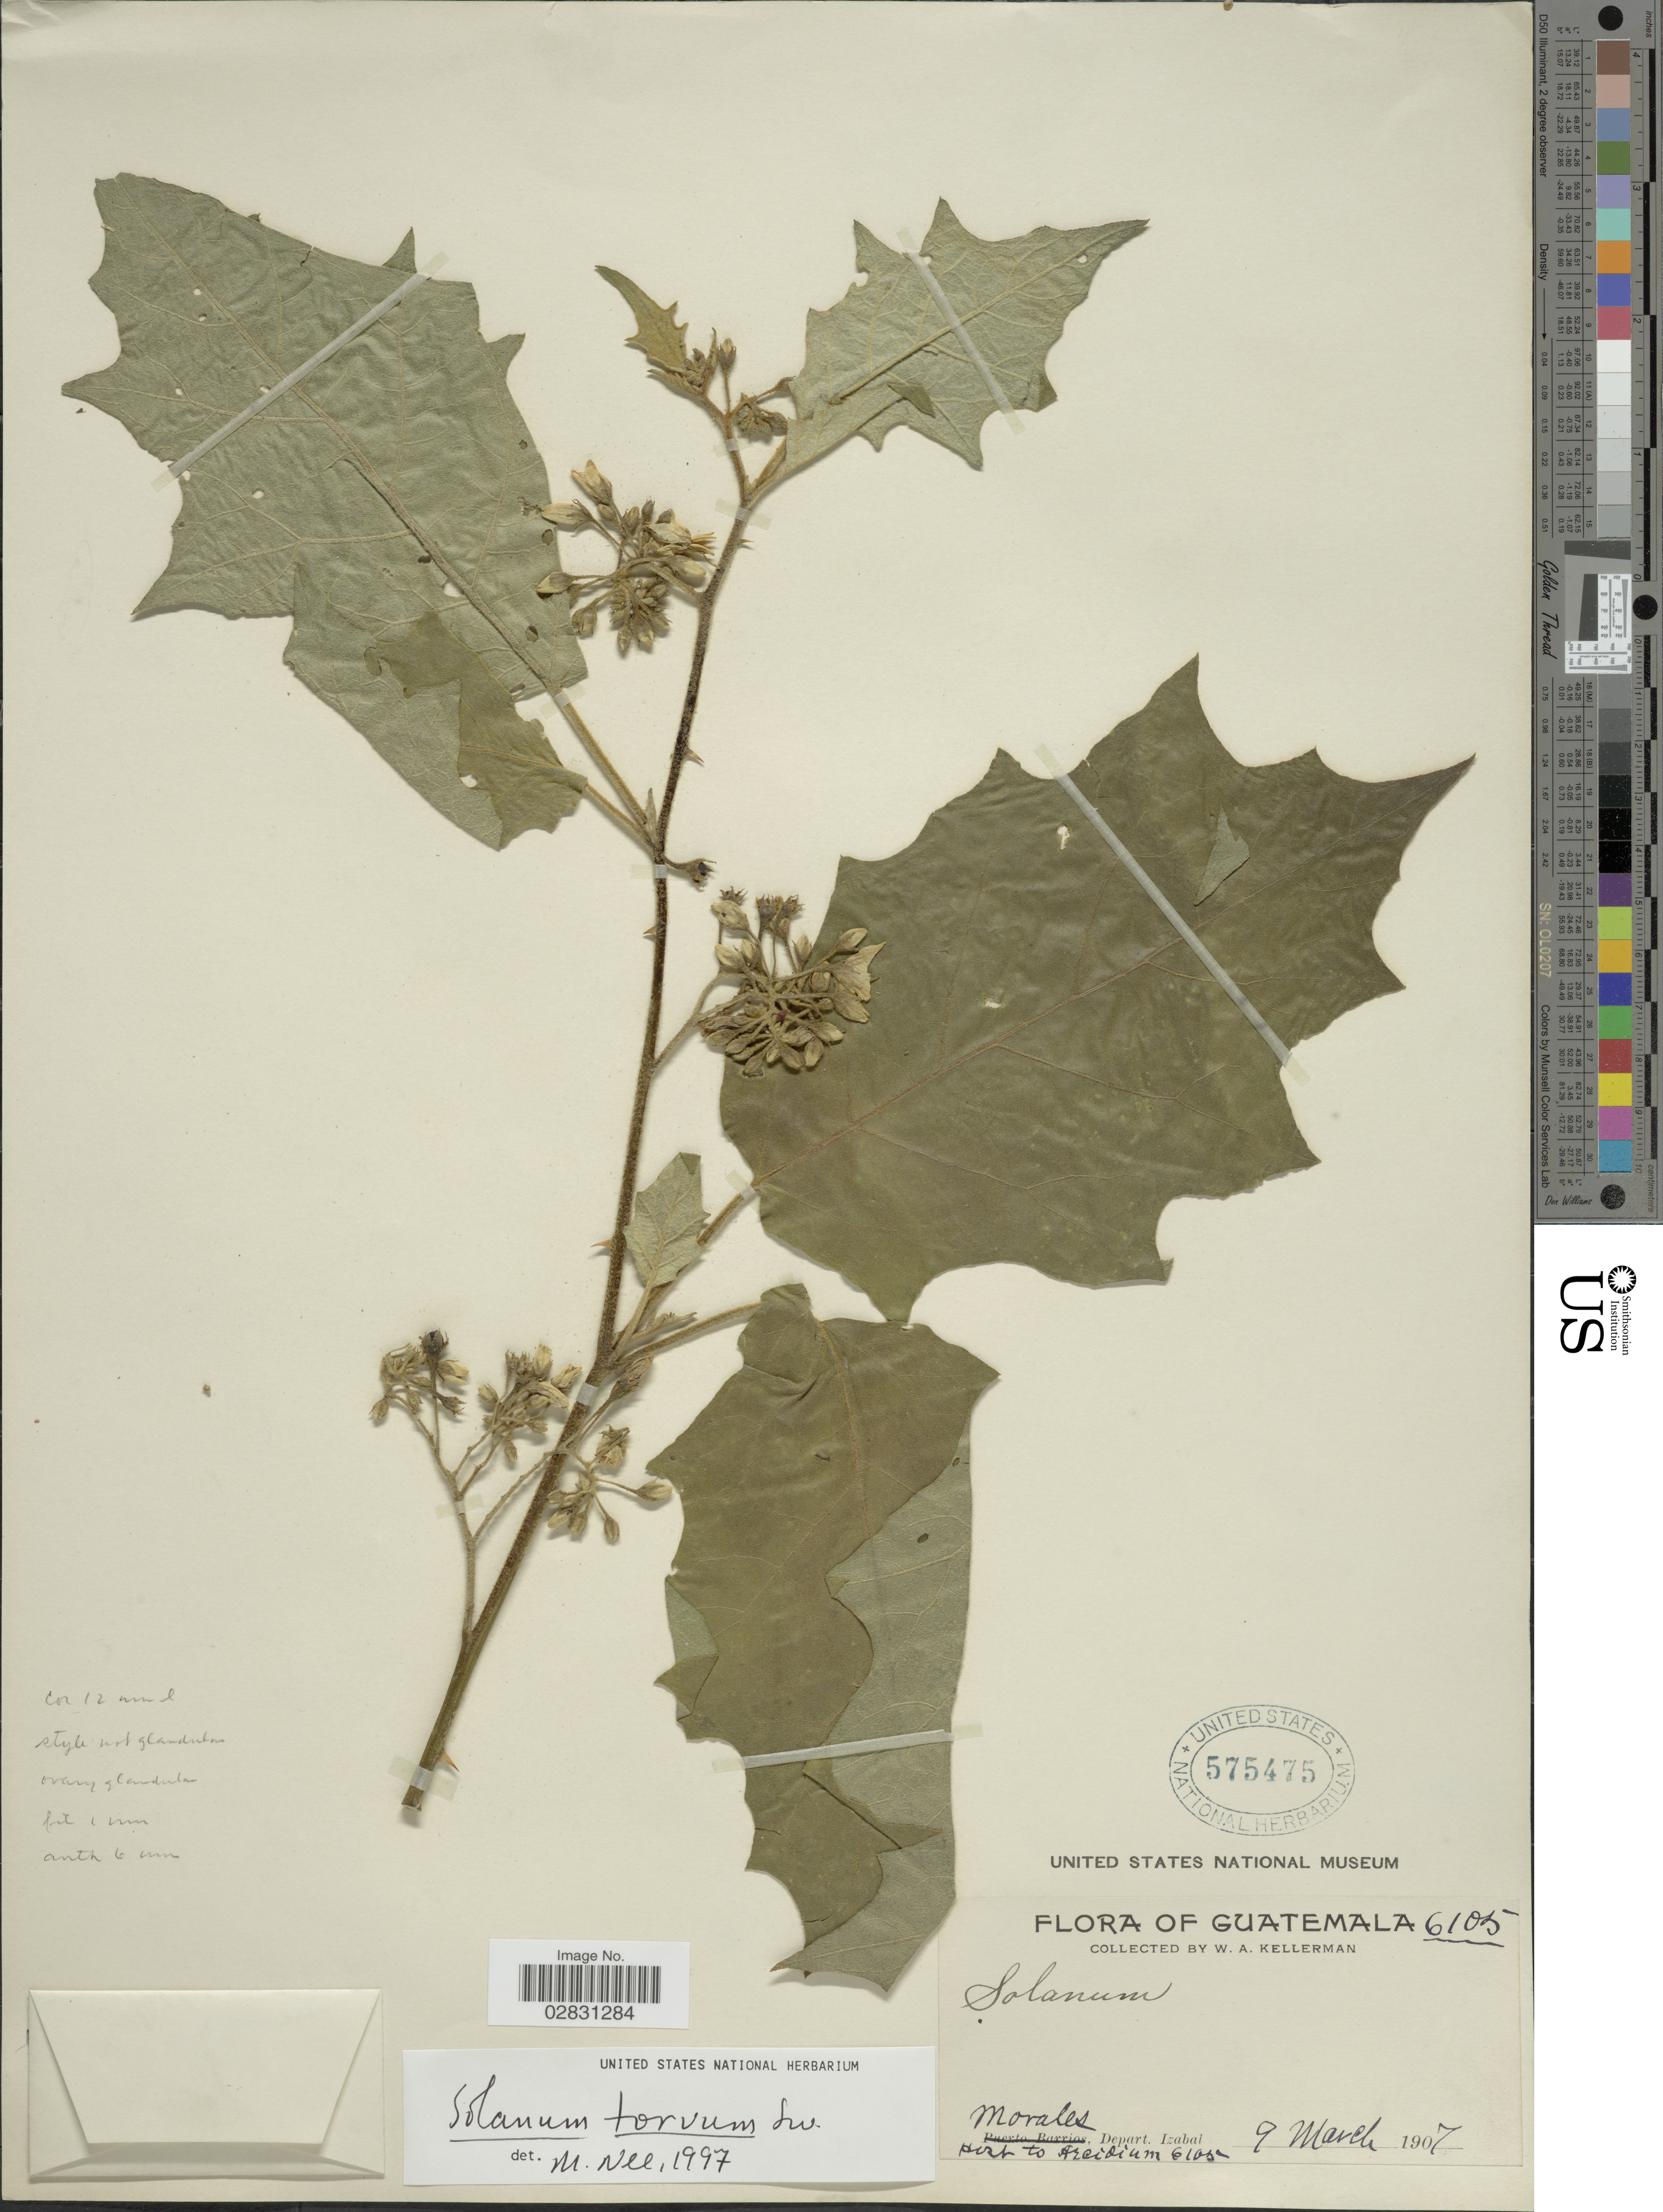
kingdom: Plantae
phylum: Tracheophyta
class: Magnoliopsida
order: Solanales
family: Solanaceae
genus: Solanum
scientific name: Solanum torvum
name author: Sw.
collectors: W. Kellerman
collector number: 6105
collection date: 1907-03-09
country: Guatemala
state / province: Izabal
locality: Morales, Depart. Izabal.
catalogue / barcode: US 575475